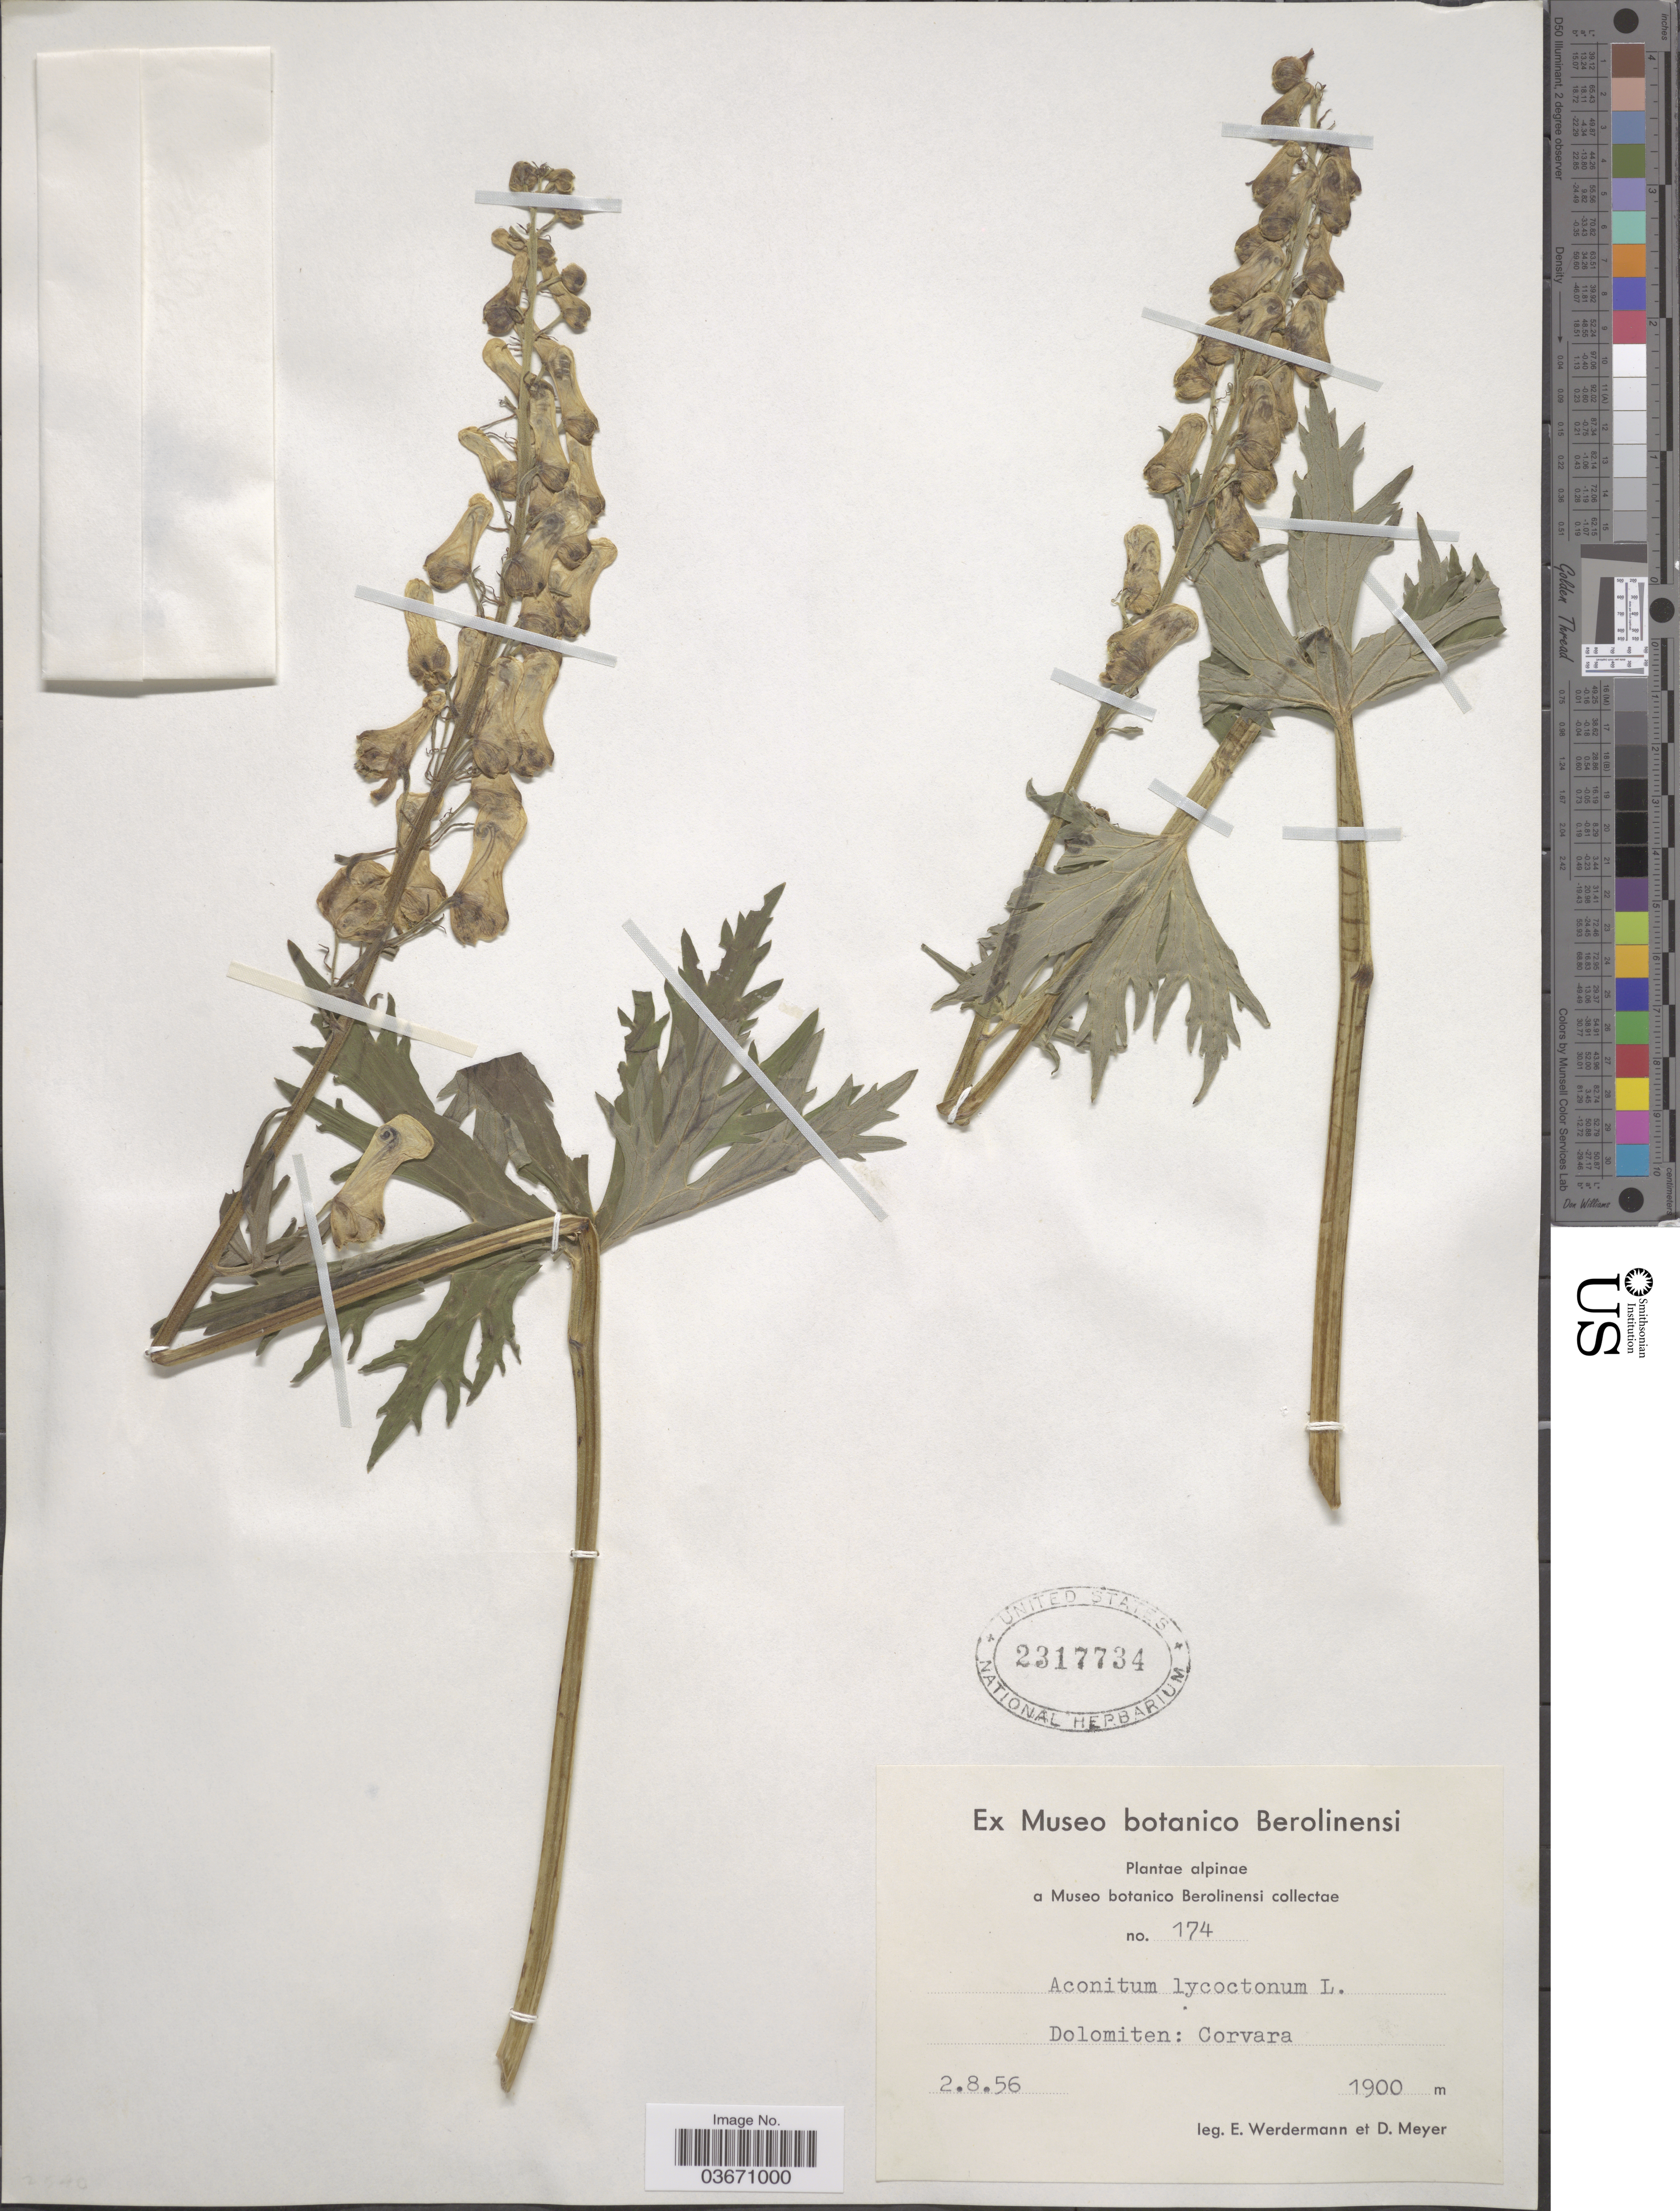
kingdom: Plantae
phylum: Tracheophyta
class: Magnoliopsida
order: Ranunculales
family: Ranunculaceae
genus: Aconitum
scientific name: Aconitum lycoctonum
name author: L.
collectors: E. Werdermann & D. Meyer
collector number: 174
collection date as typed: Transcribed d/m/y: 2/8/56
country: Italy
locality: Dolomiten: Corvara.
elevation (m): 1900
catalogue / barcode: US 2317734